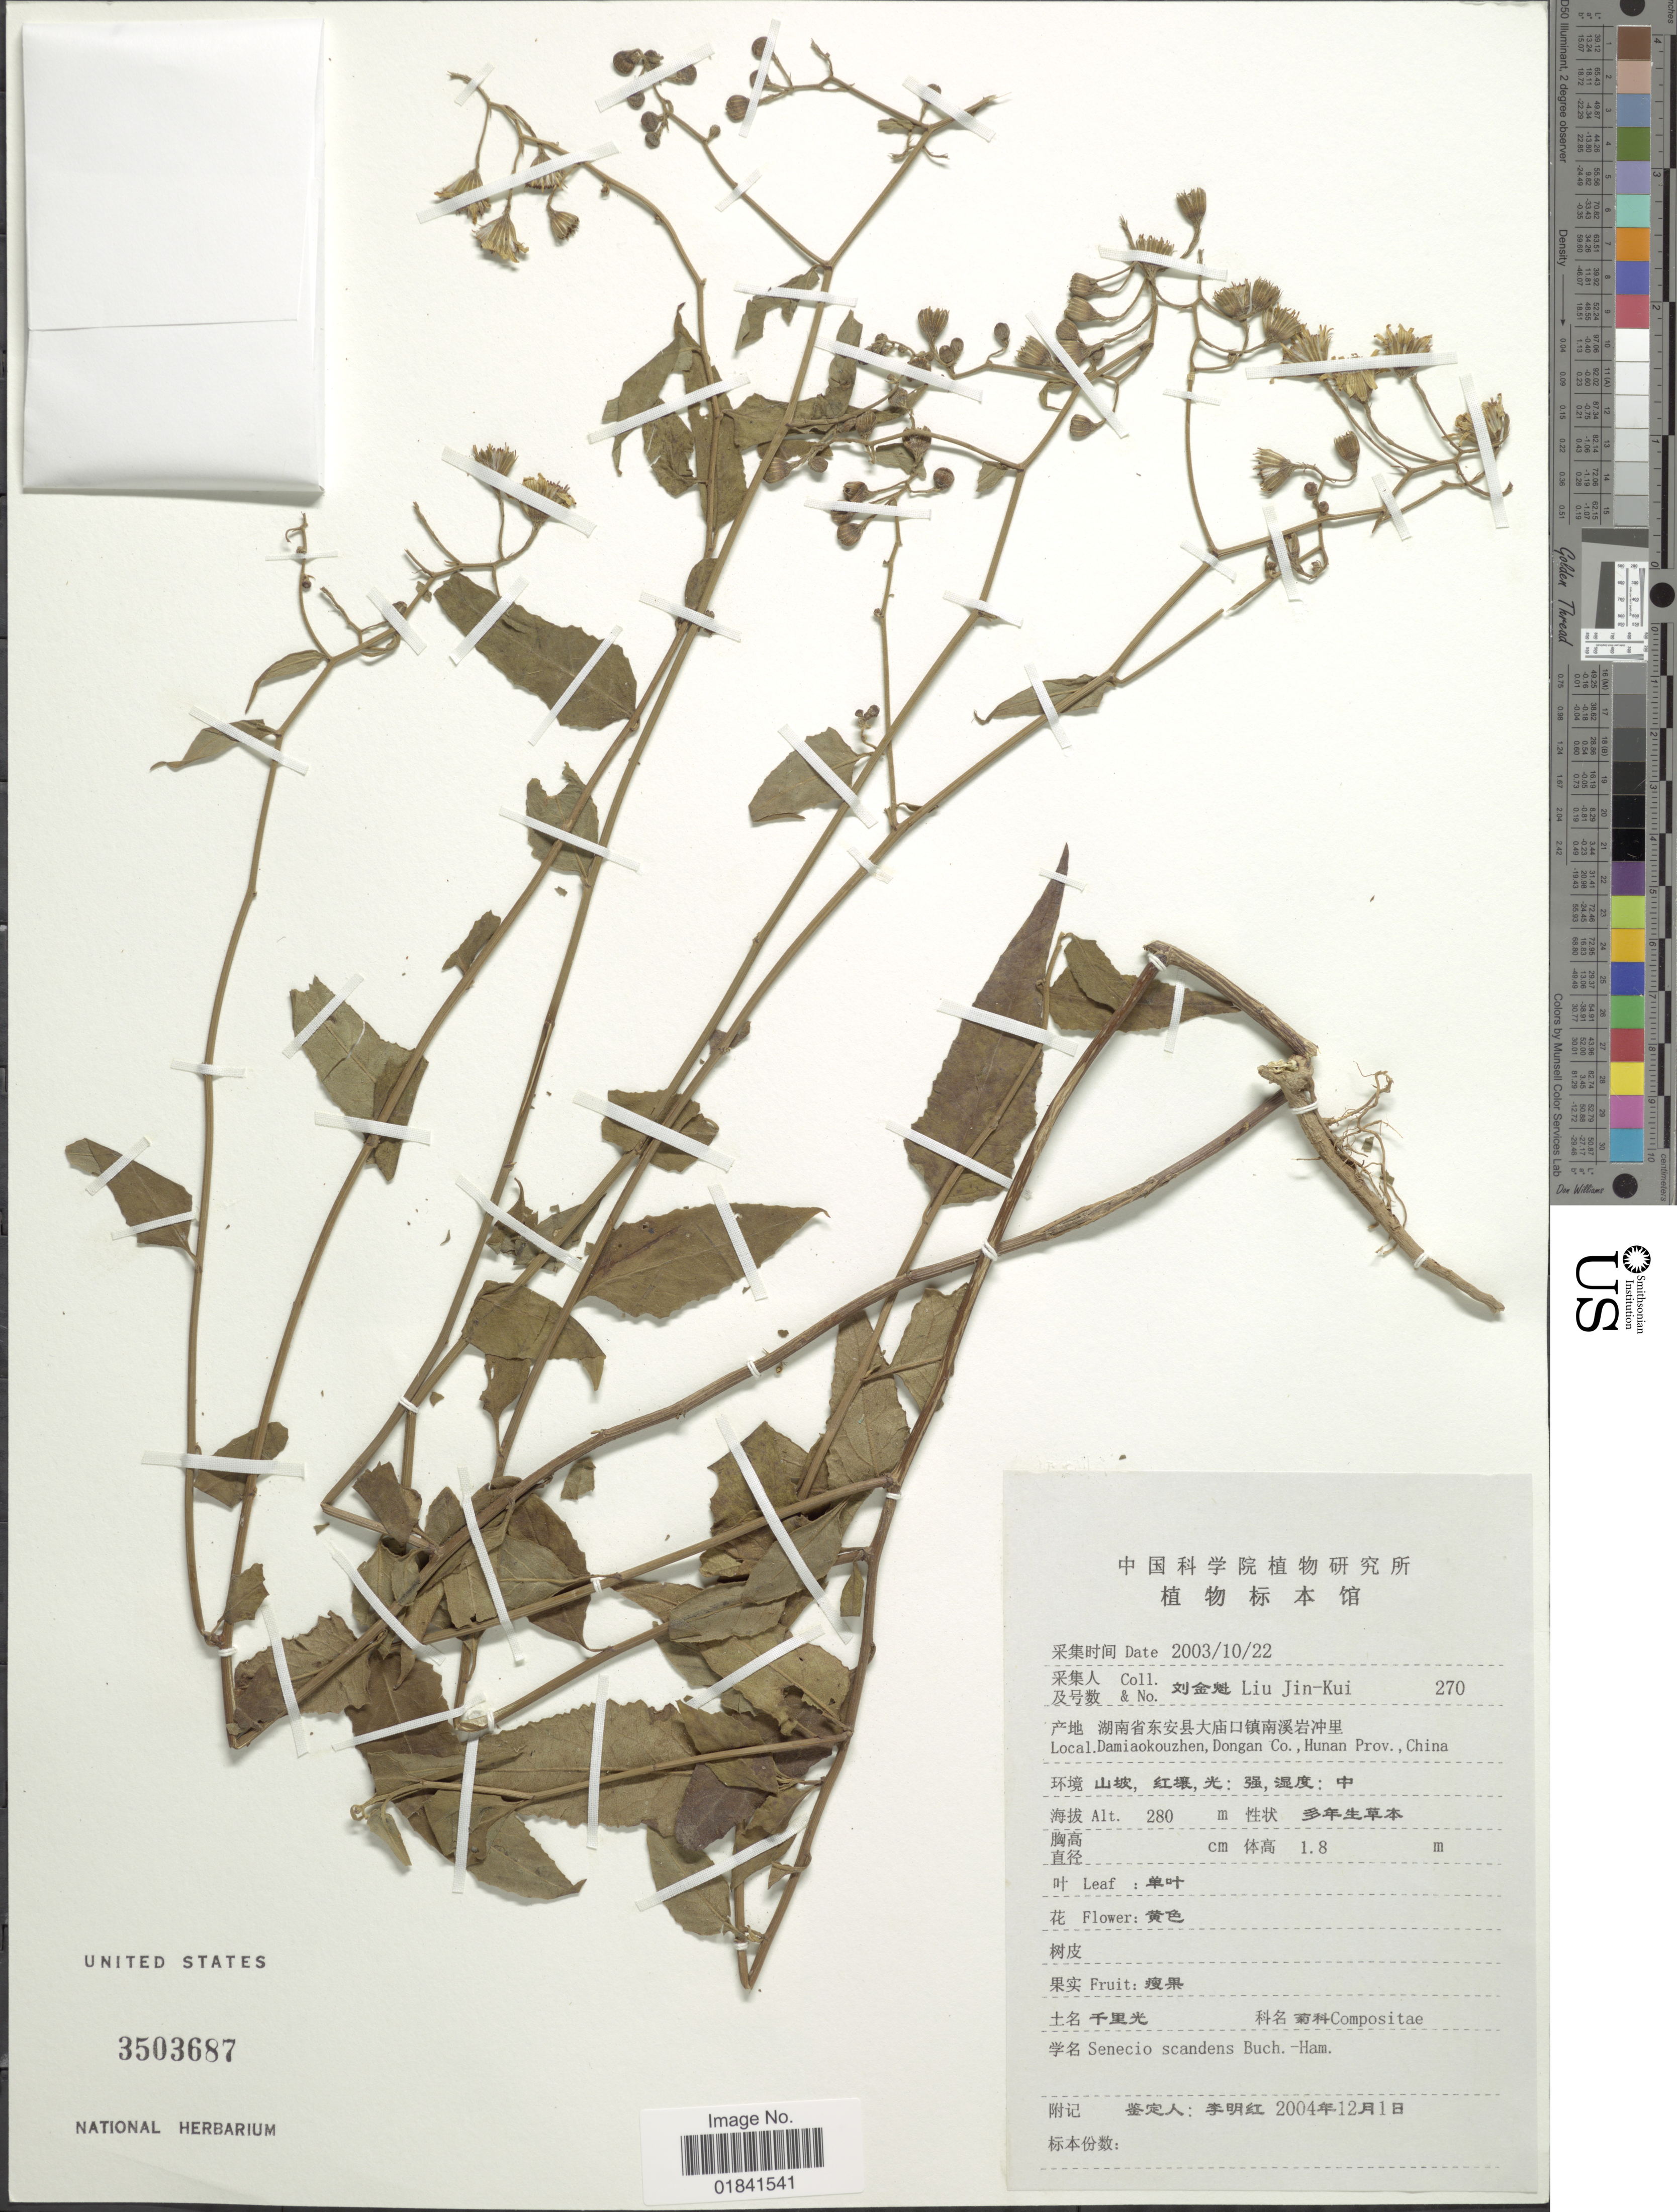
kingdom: Plantae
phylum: Tracheophyta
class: Magnoliopsida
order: Asterales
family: Asteraceae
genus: Senecio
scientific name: Senecio scandens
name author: Buch.-Ham. ex D. Don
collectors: L. Jin-Kui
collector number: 270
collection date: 2003-10-22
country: China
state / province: Hunan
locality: Damiaokouzhen, Dongan Co.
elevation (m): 280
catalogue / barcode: US 3503687